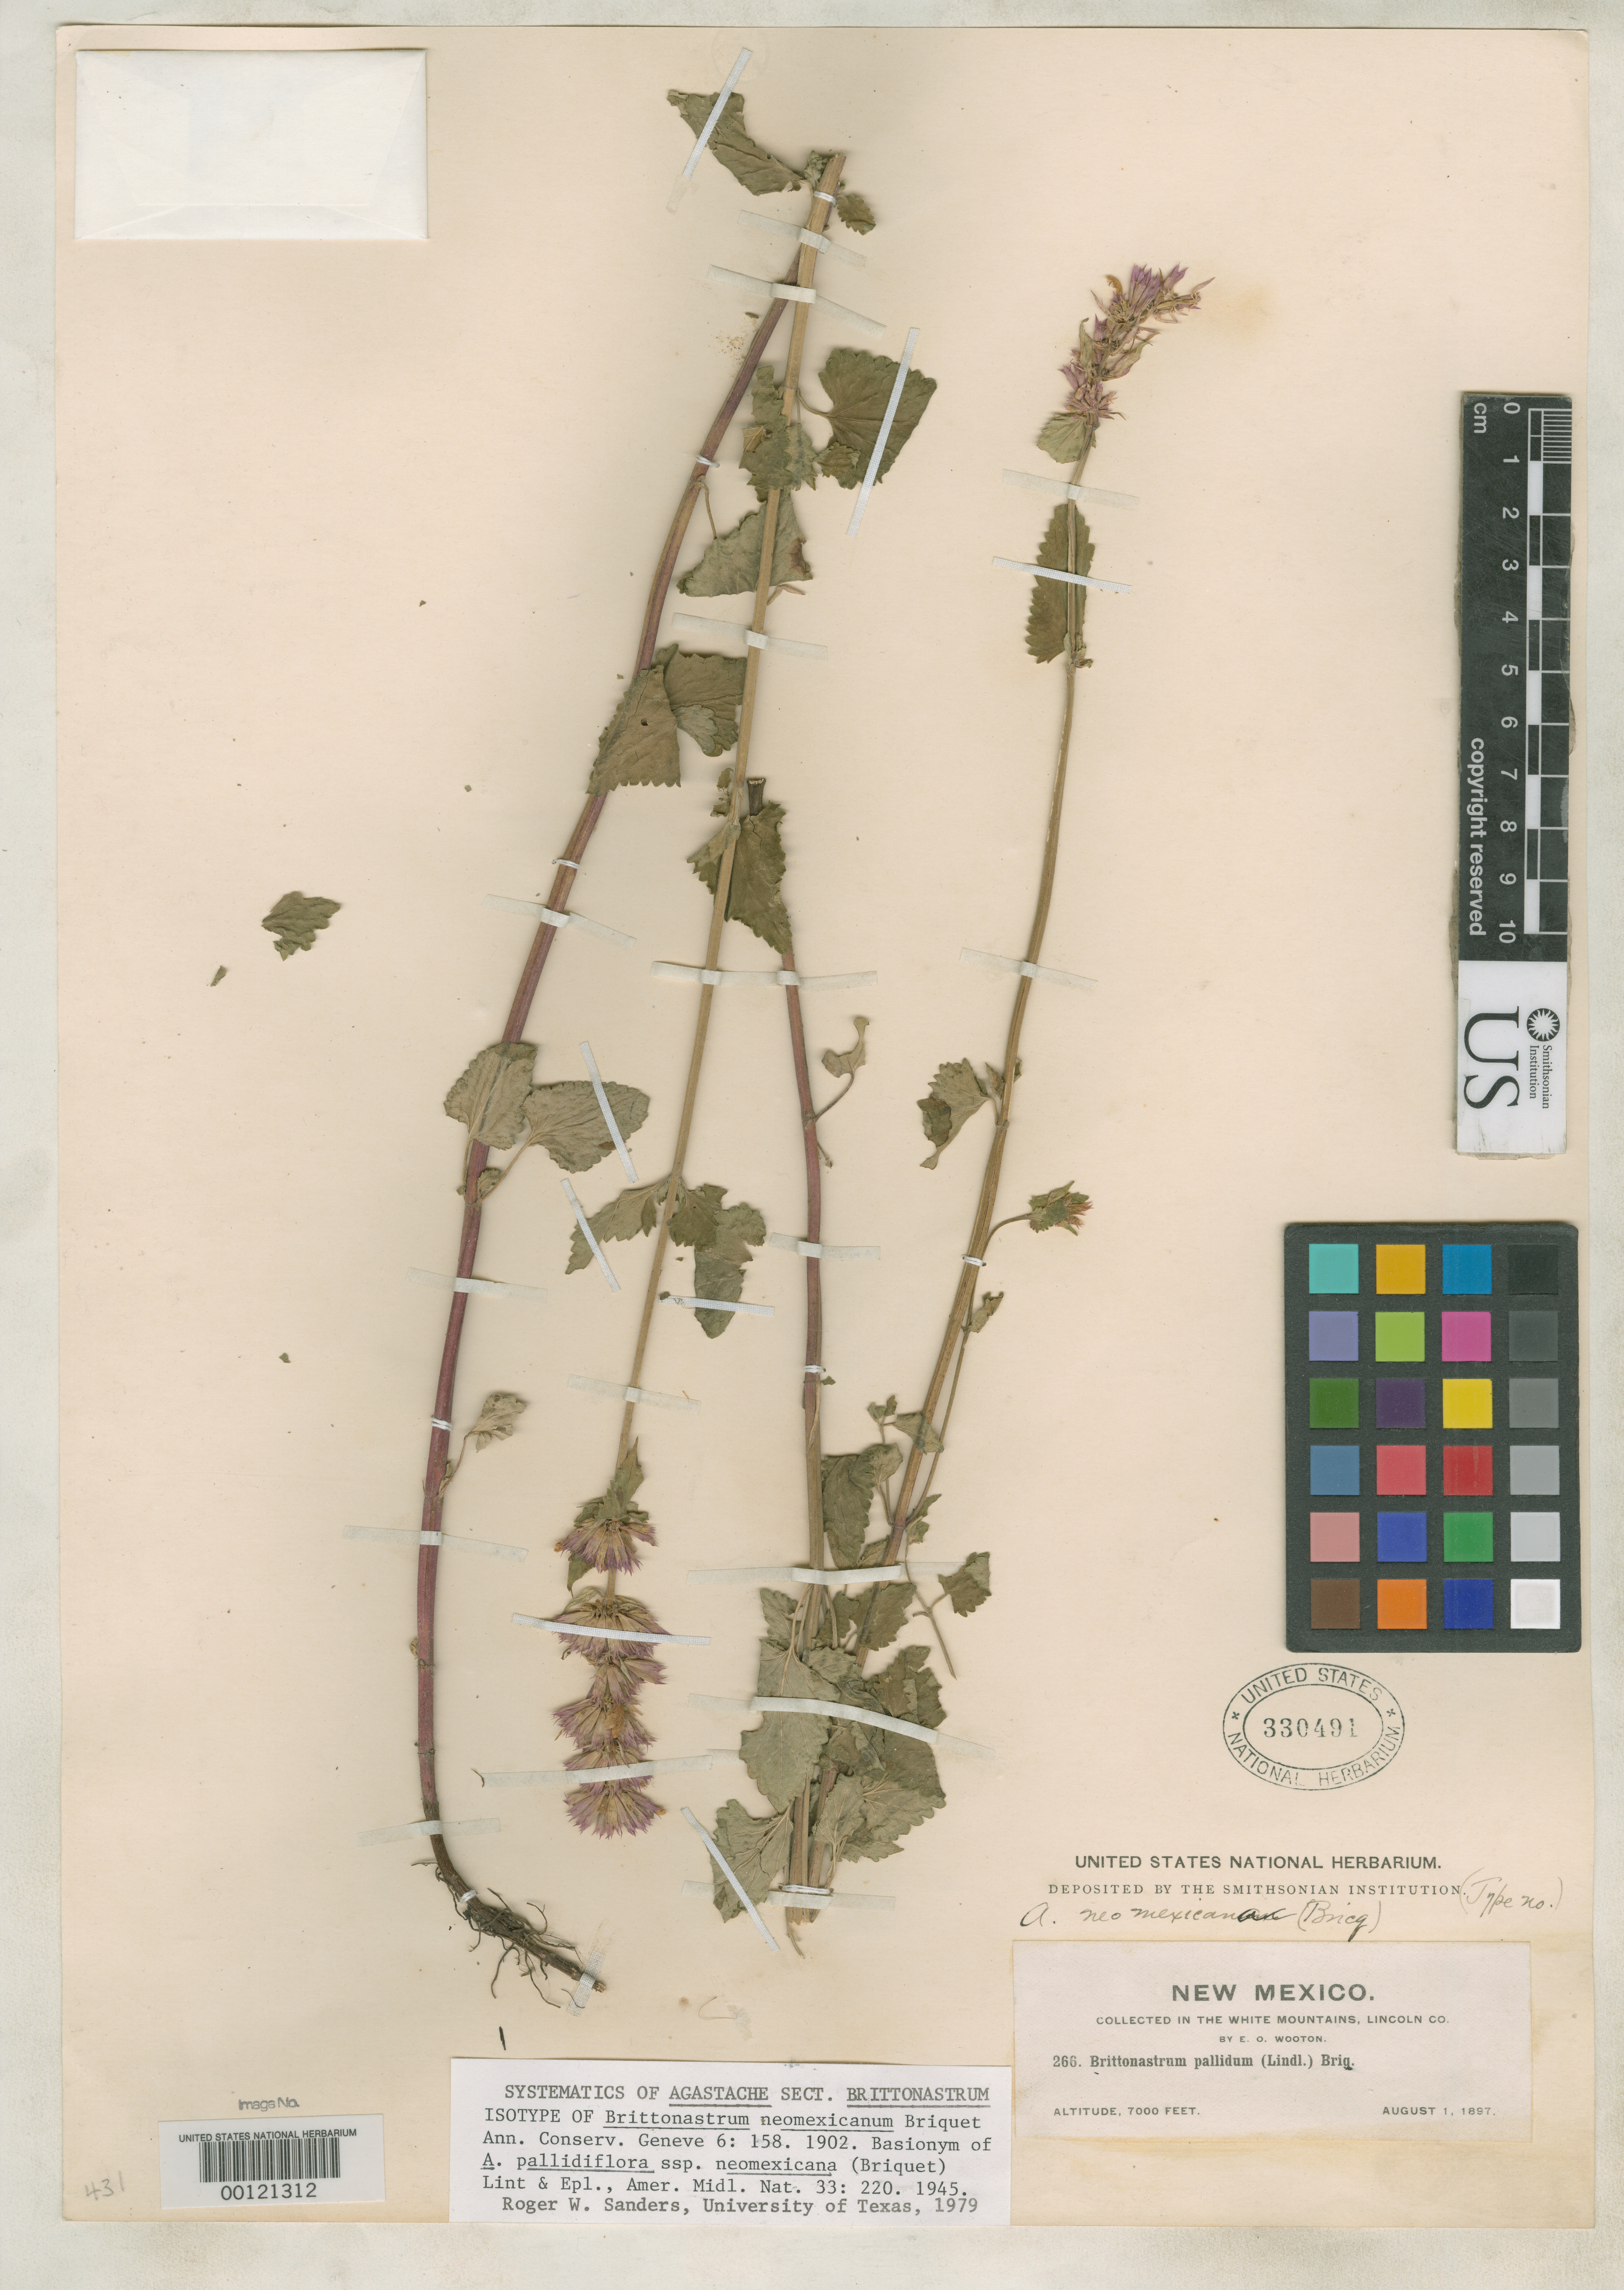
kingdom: Plantae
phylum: Tracheophyta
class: Magnoliopsida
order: Lamiales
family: Lamiaceae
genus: Brittonastrum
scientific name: Brittonastrum neomexicanum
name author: Briq.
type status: Isotype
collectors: E. O. Wooton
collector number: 266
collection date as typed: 01 Aug 1897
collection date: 1897-08-01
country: United States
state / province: New Mexico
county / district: Lincoln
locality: White Mts.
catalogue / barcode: US 330491